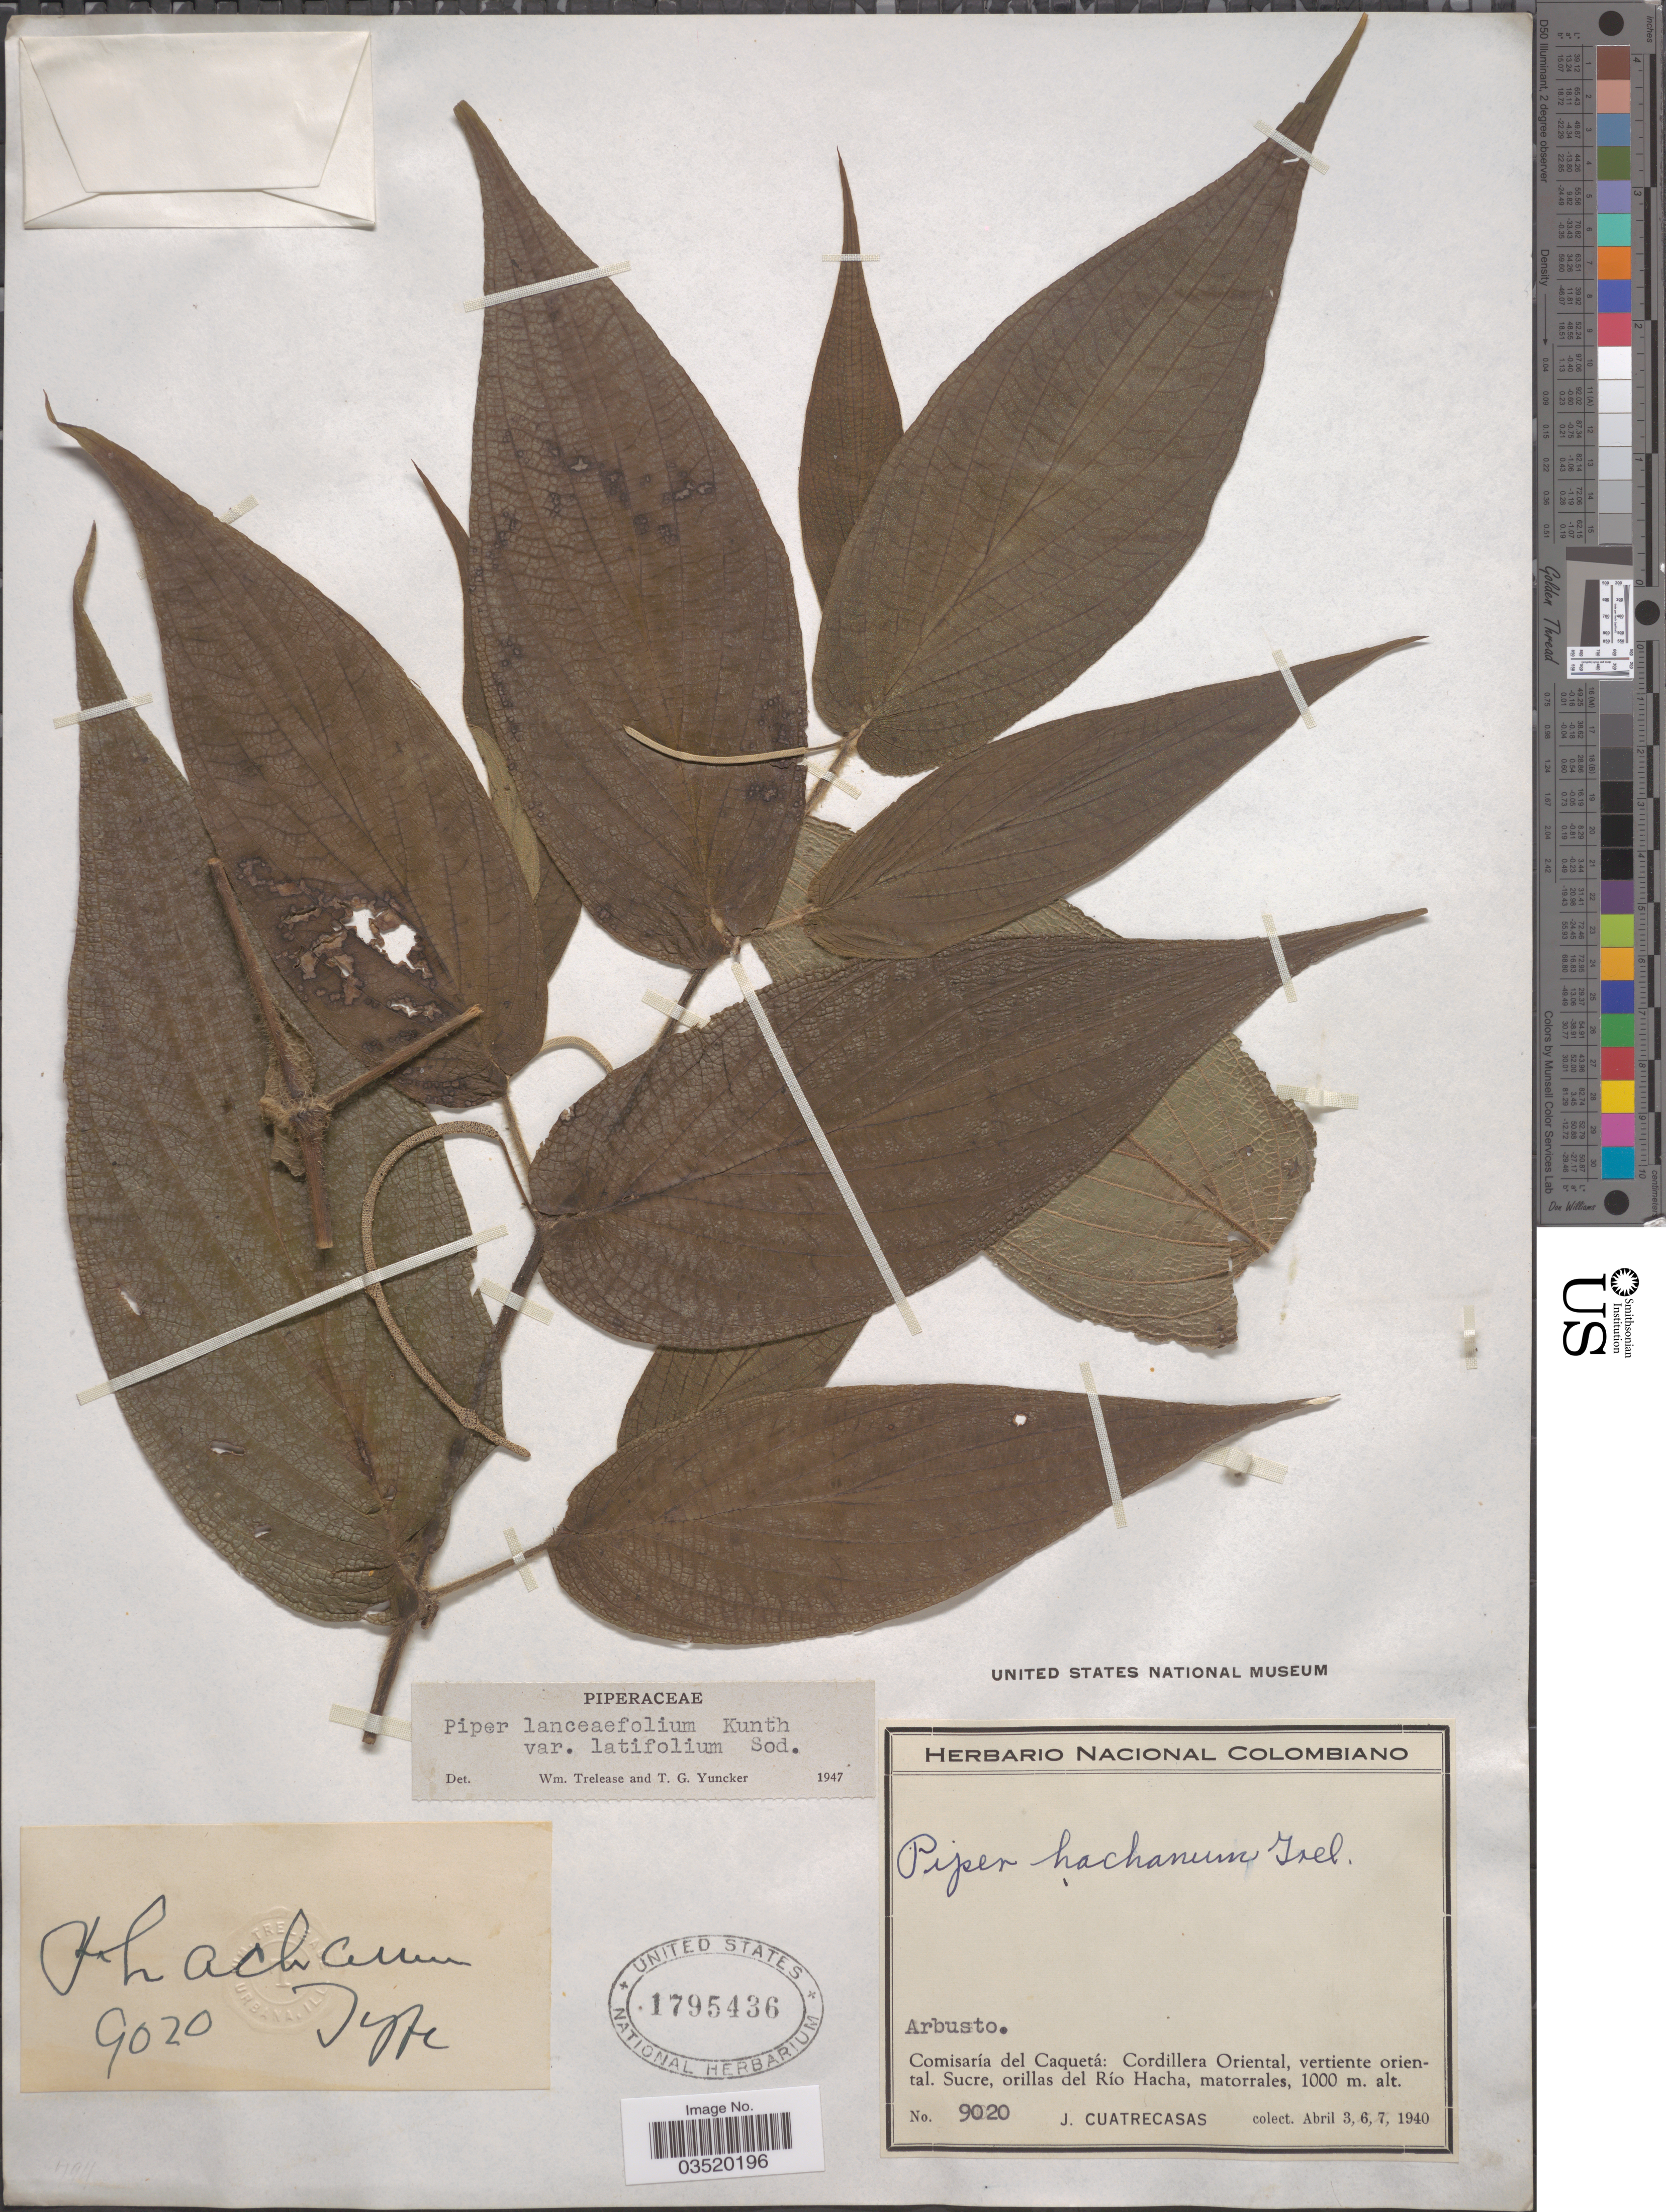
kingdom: Plantae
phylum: Tracheophyta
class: Magnoliopsida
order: Piperales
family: Piperaceae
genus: Piper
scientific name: Piper lanceifolium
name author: Kunth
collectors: J. Cuatrecasas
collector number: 9020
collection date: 1940-04-03/1940-04-07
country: Colombia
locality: Comisaría del Caquetá: Cordillera Oriental, vertiente oriental. Sucre, orillas del Río Hacha, matorrales.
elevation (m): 1000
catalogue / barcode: US 1795436